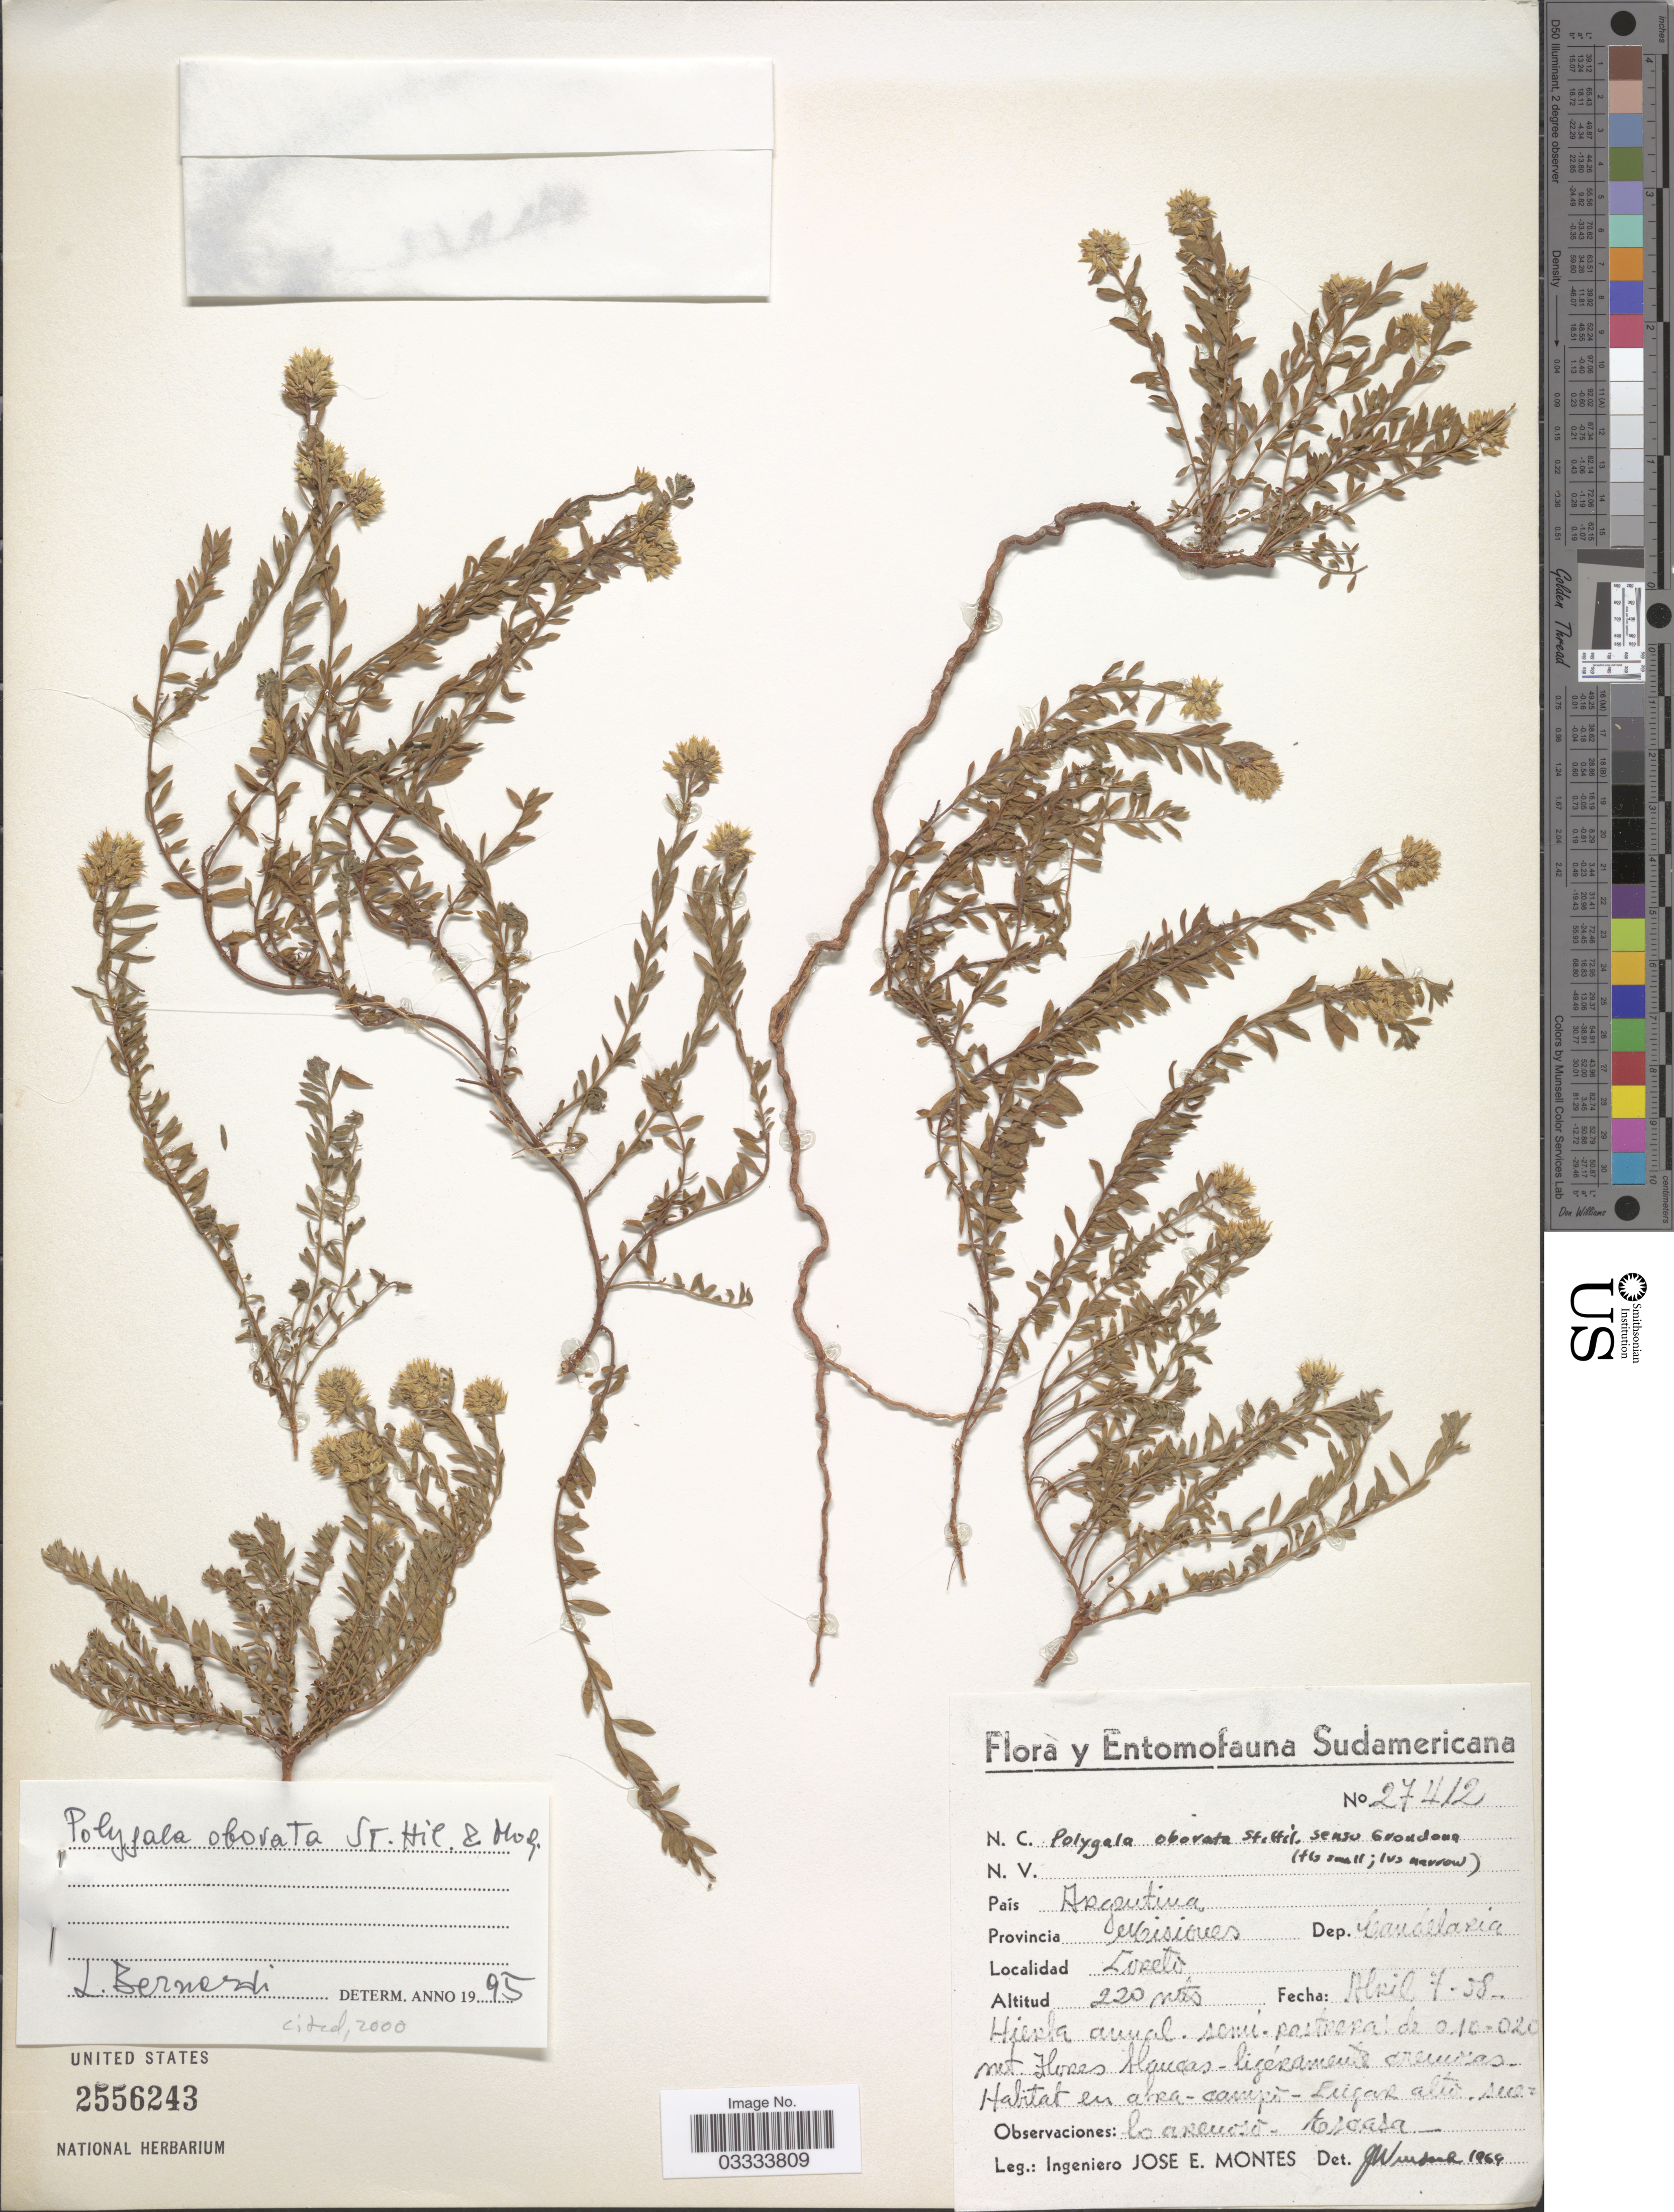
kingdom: Plantae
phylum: Tracheophyta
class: Magnoliopsida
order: Fabales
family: Polygalaceae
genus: Polygala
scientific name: Polygala obovata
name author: A. St.-Hil. & Moq.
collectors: J. E. Montes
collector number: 27412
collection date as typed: Transcribed d/m/y: 7/4/58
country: Argentina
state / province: Misiones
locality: Dep. Candelaria. Loreto.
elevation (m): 220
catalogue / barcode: US 2556243